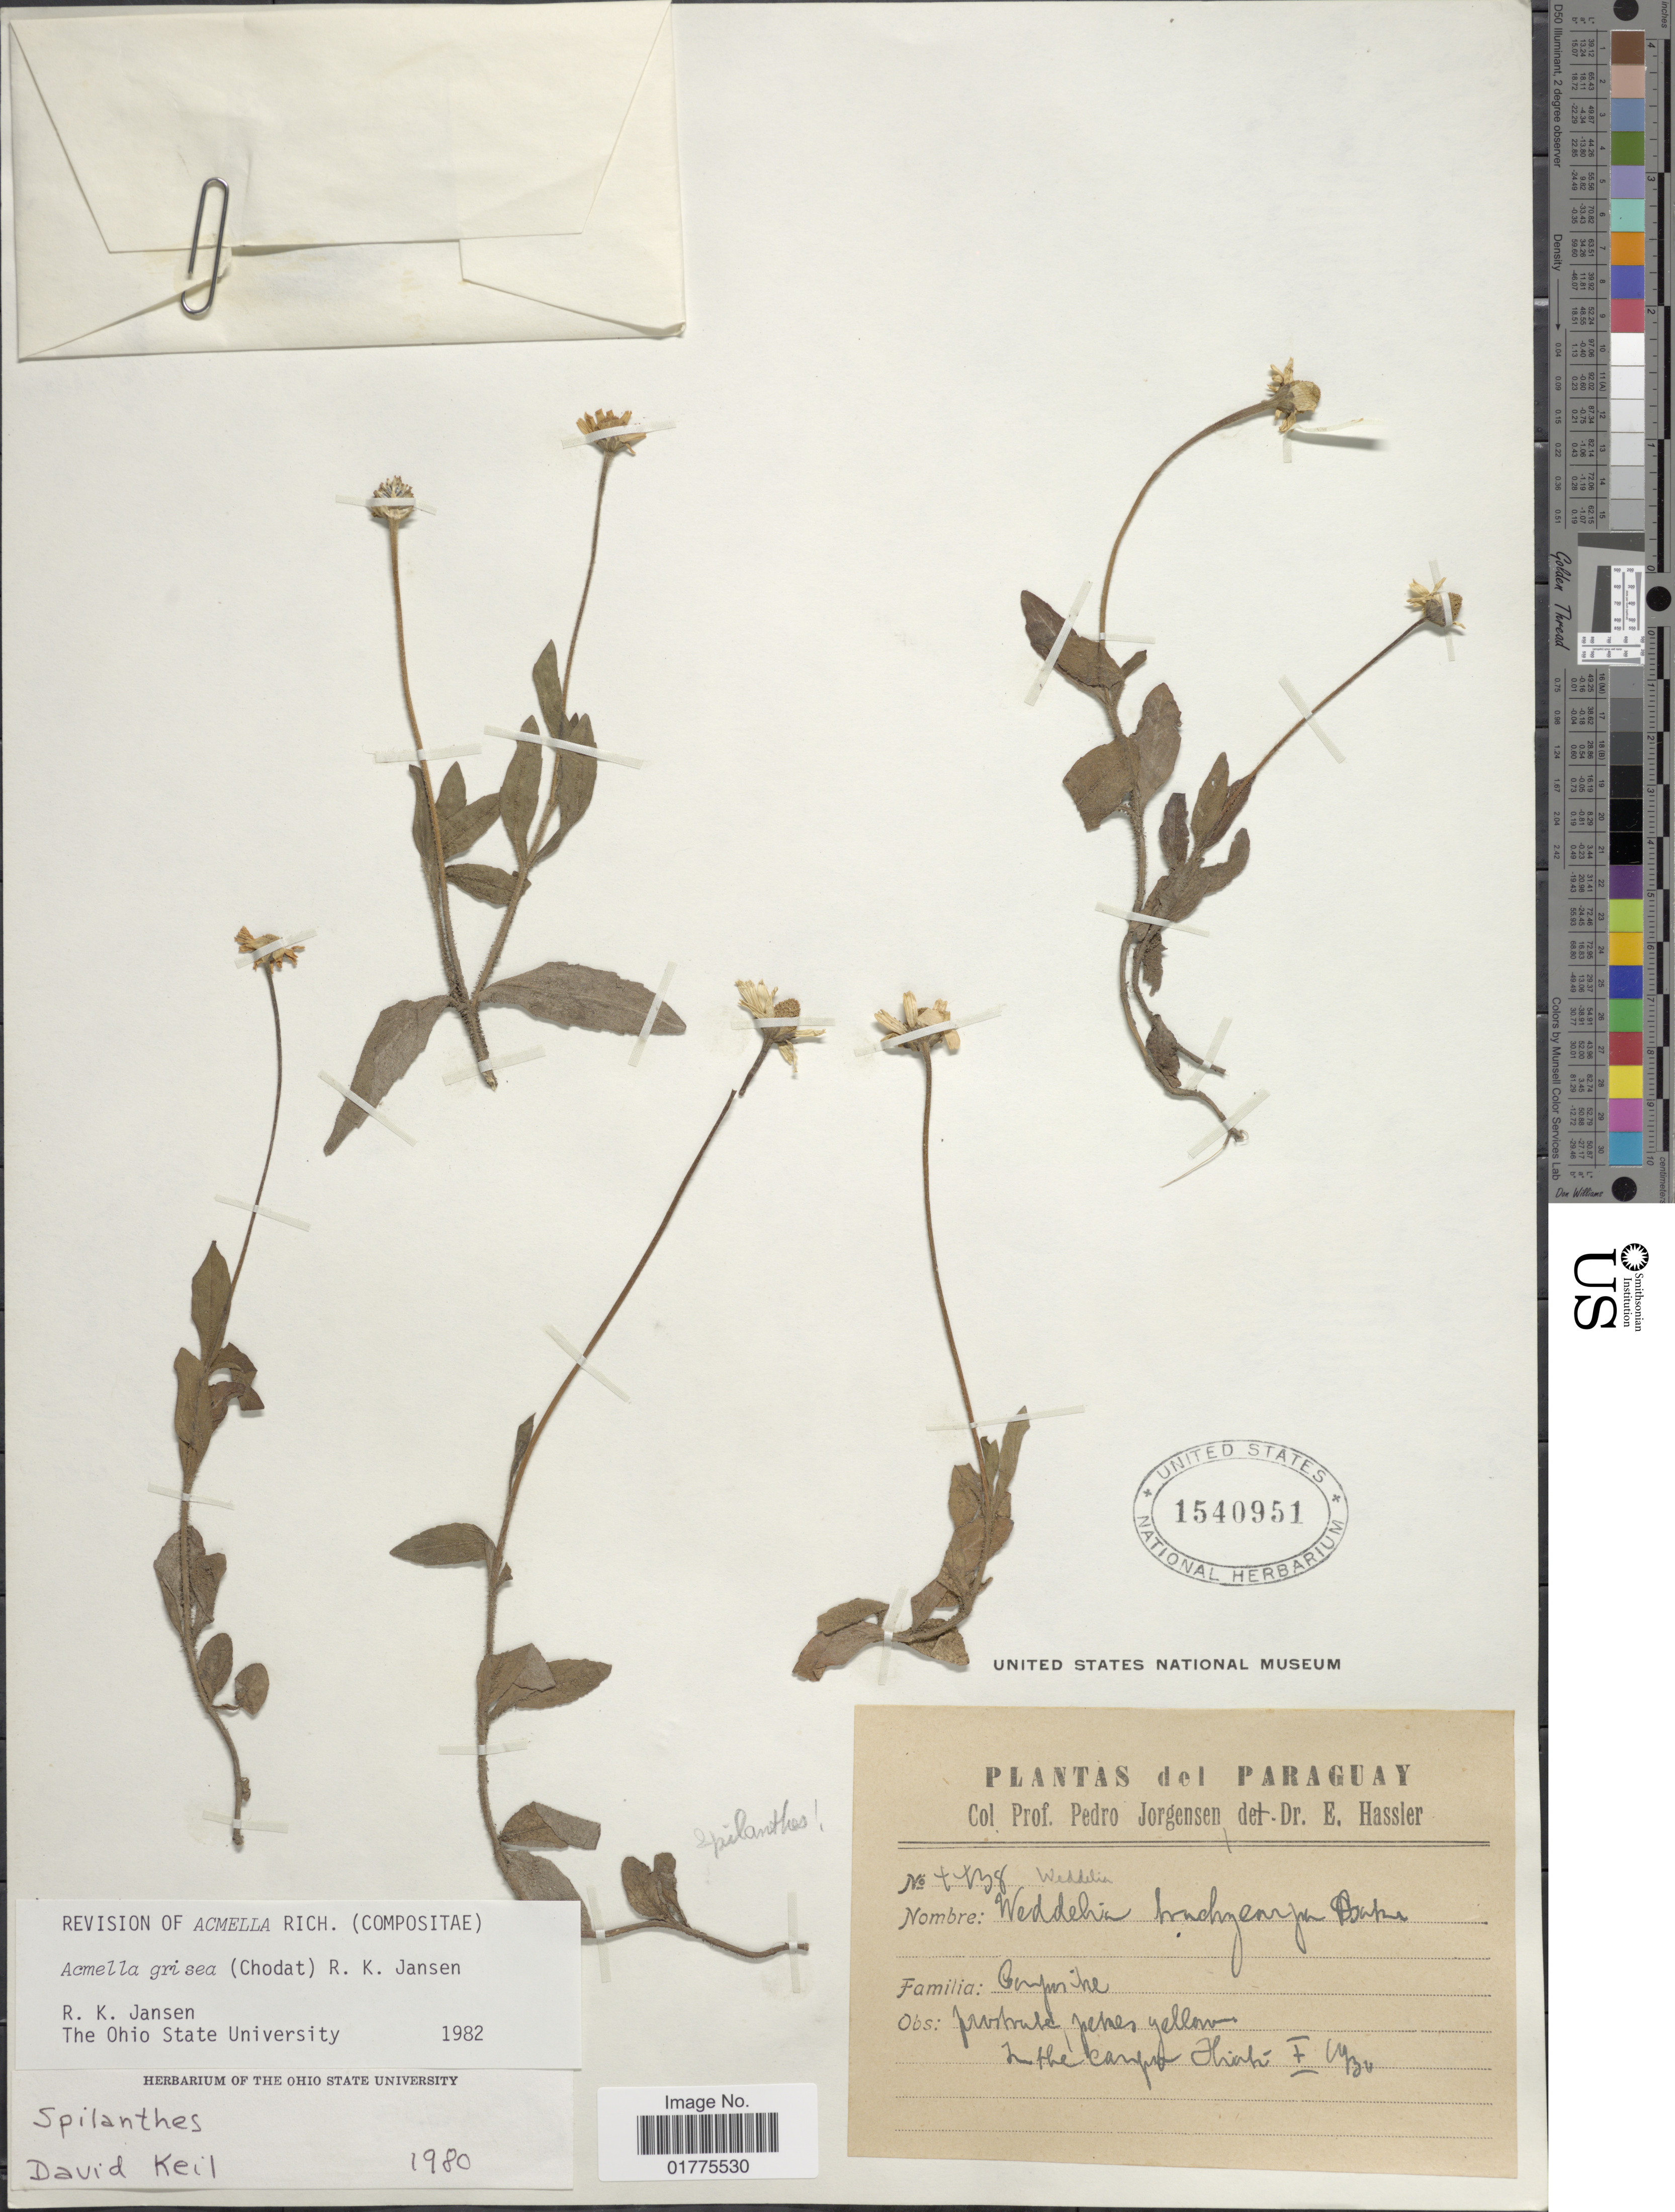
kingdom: Plantae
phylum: Tracheophyta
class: Magnoliopsida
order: Asterales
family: Asteraceae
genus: Acmella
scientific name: Acmella grisea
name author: (Chodat) R.K. Jansen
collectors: P. Jörgensen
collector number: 4438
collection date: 1930-01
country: Paraguay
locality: In the campo Hiachi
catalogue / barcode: US 1540951